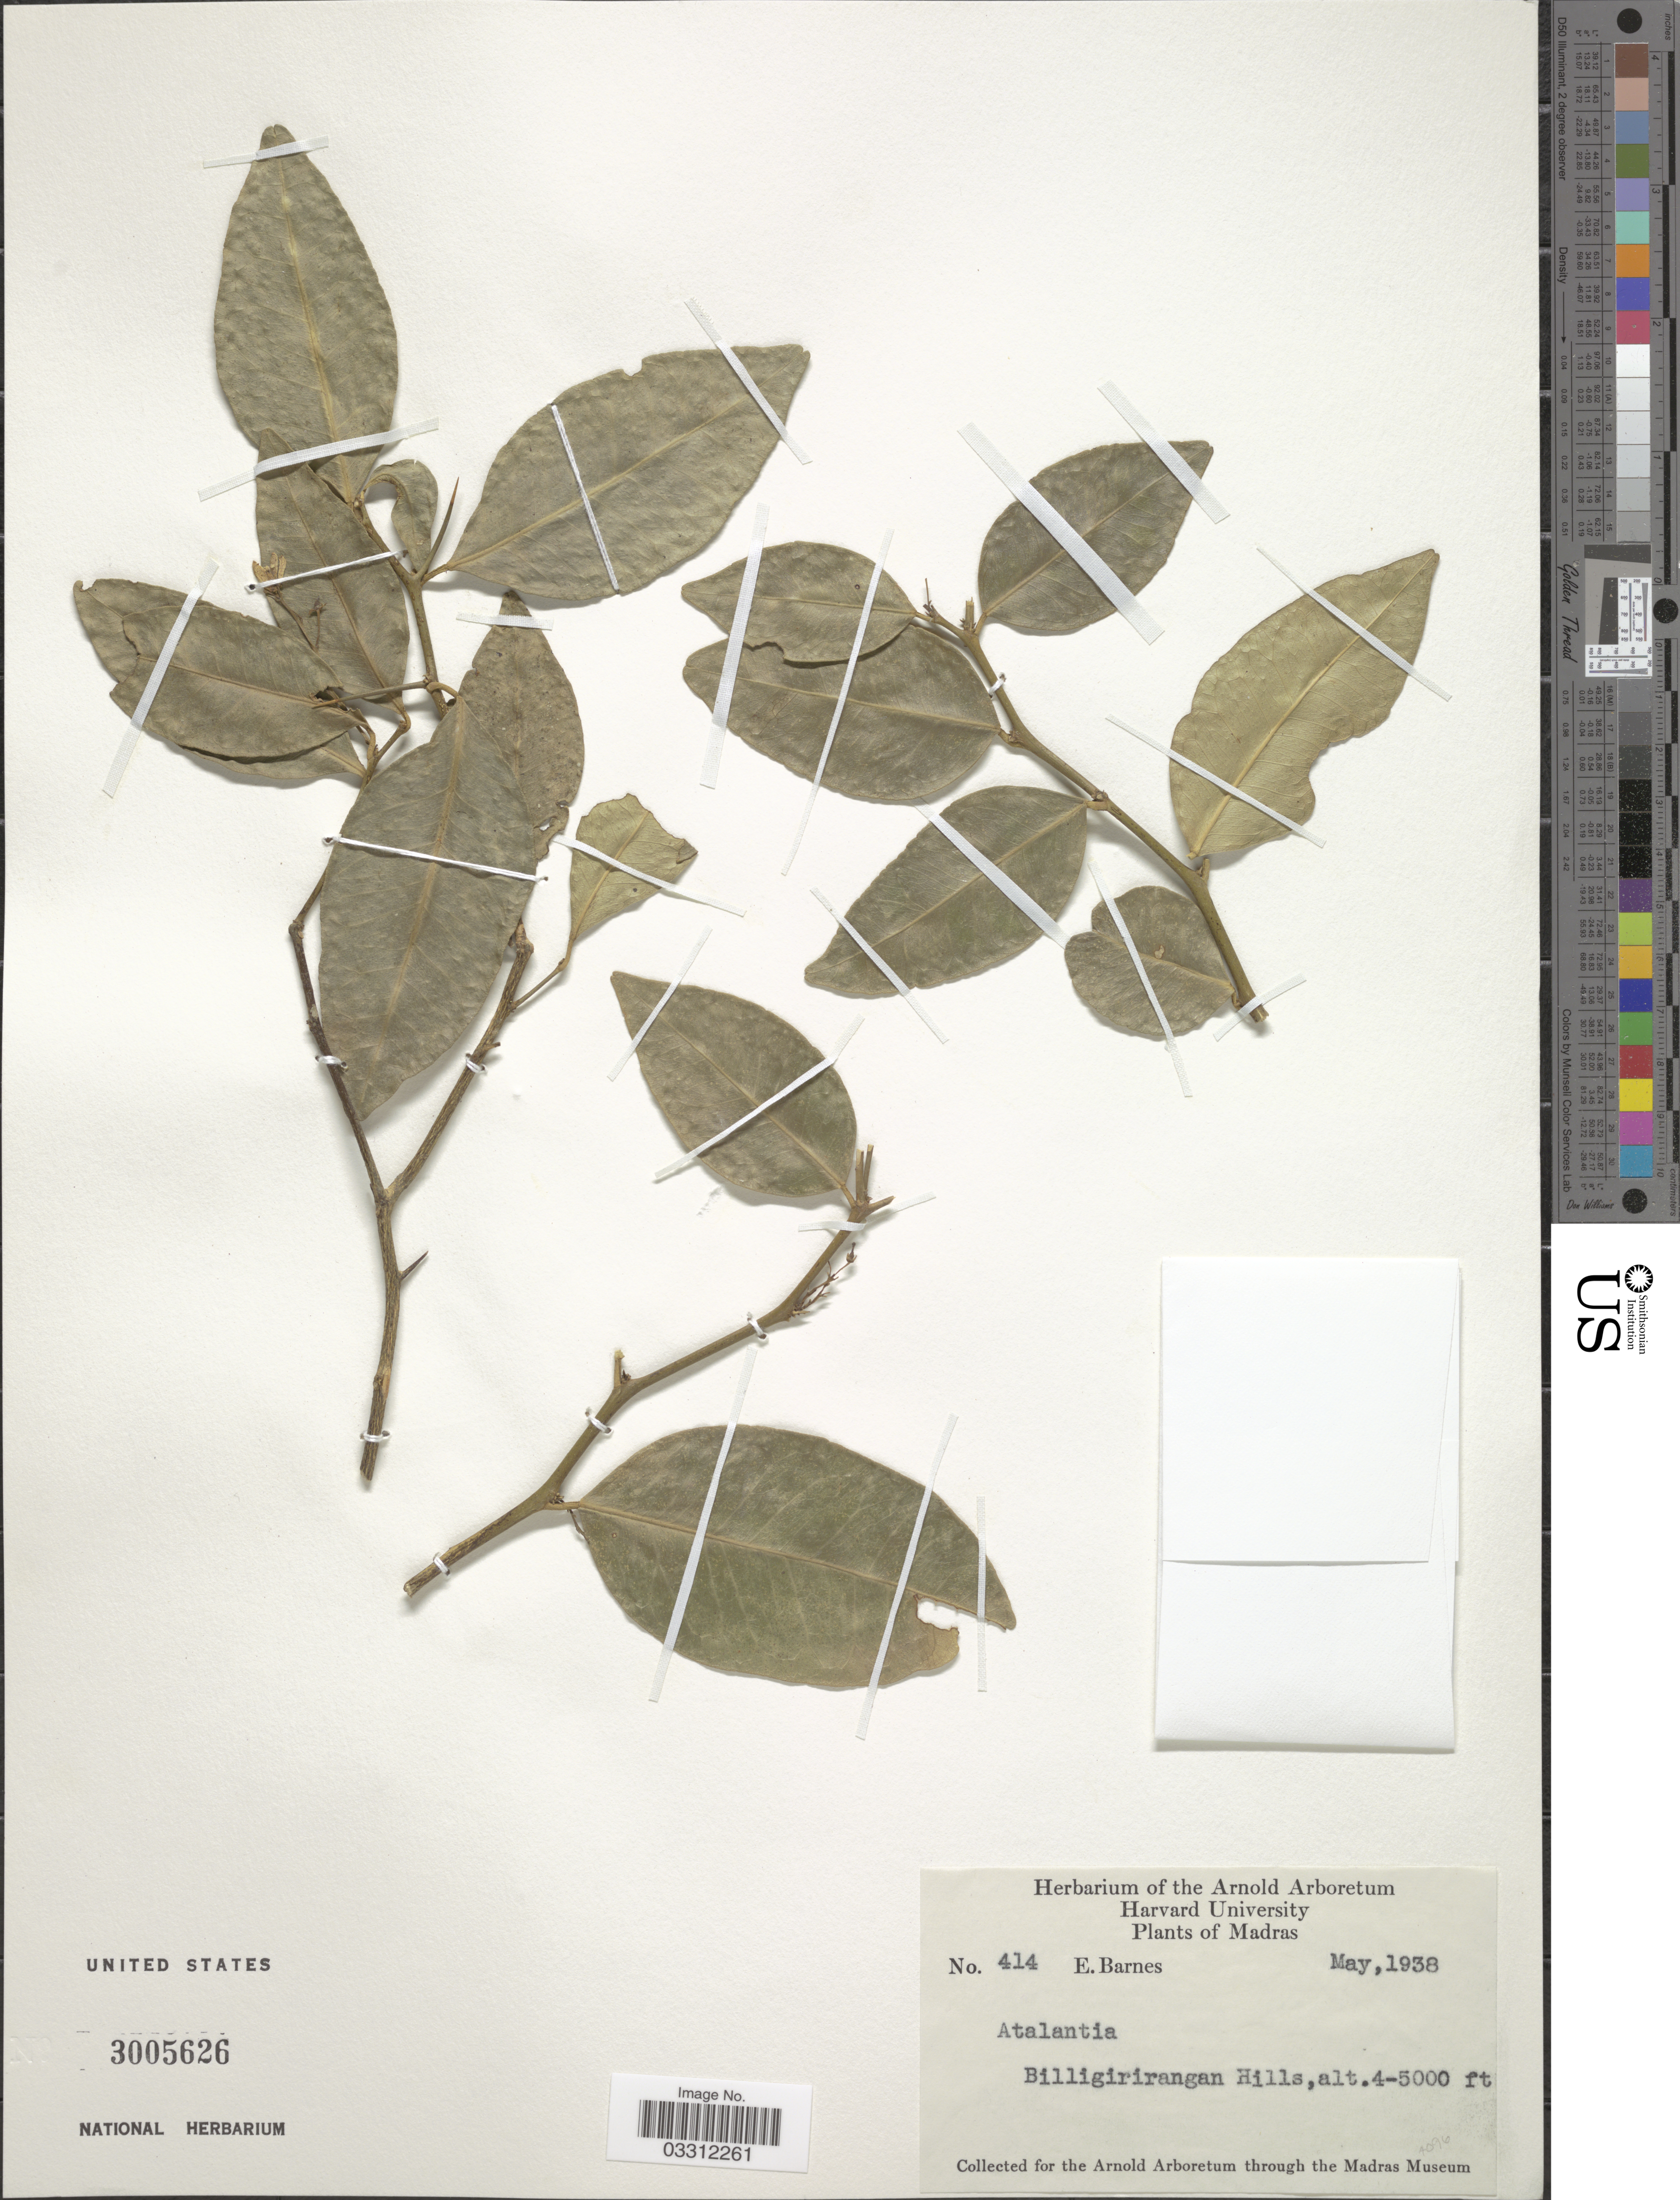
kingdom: Plantae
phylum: Tracheophyta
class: Magnoliopsida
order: Sapindales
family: Rutaceae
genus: Atalantia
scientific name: Atalantia sp.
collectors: E. Barnes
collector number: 414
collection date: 1938-05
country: India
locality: Madras, Billigirirangan Hills.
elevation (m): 1219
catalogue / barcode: US 3005626